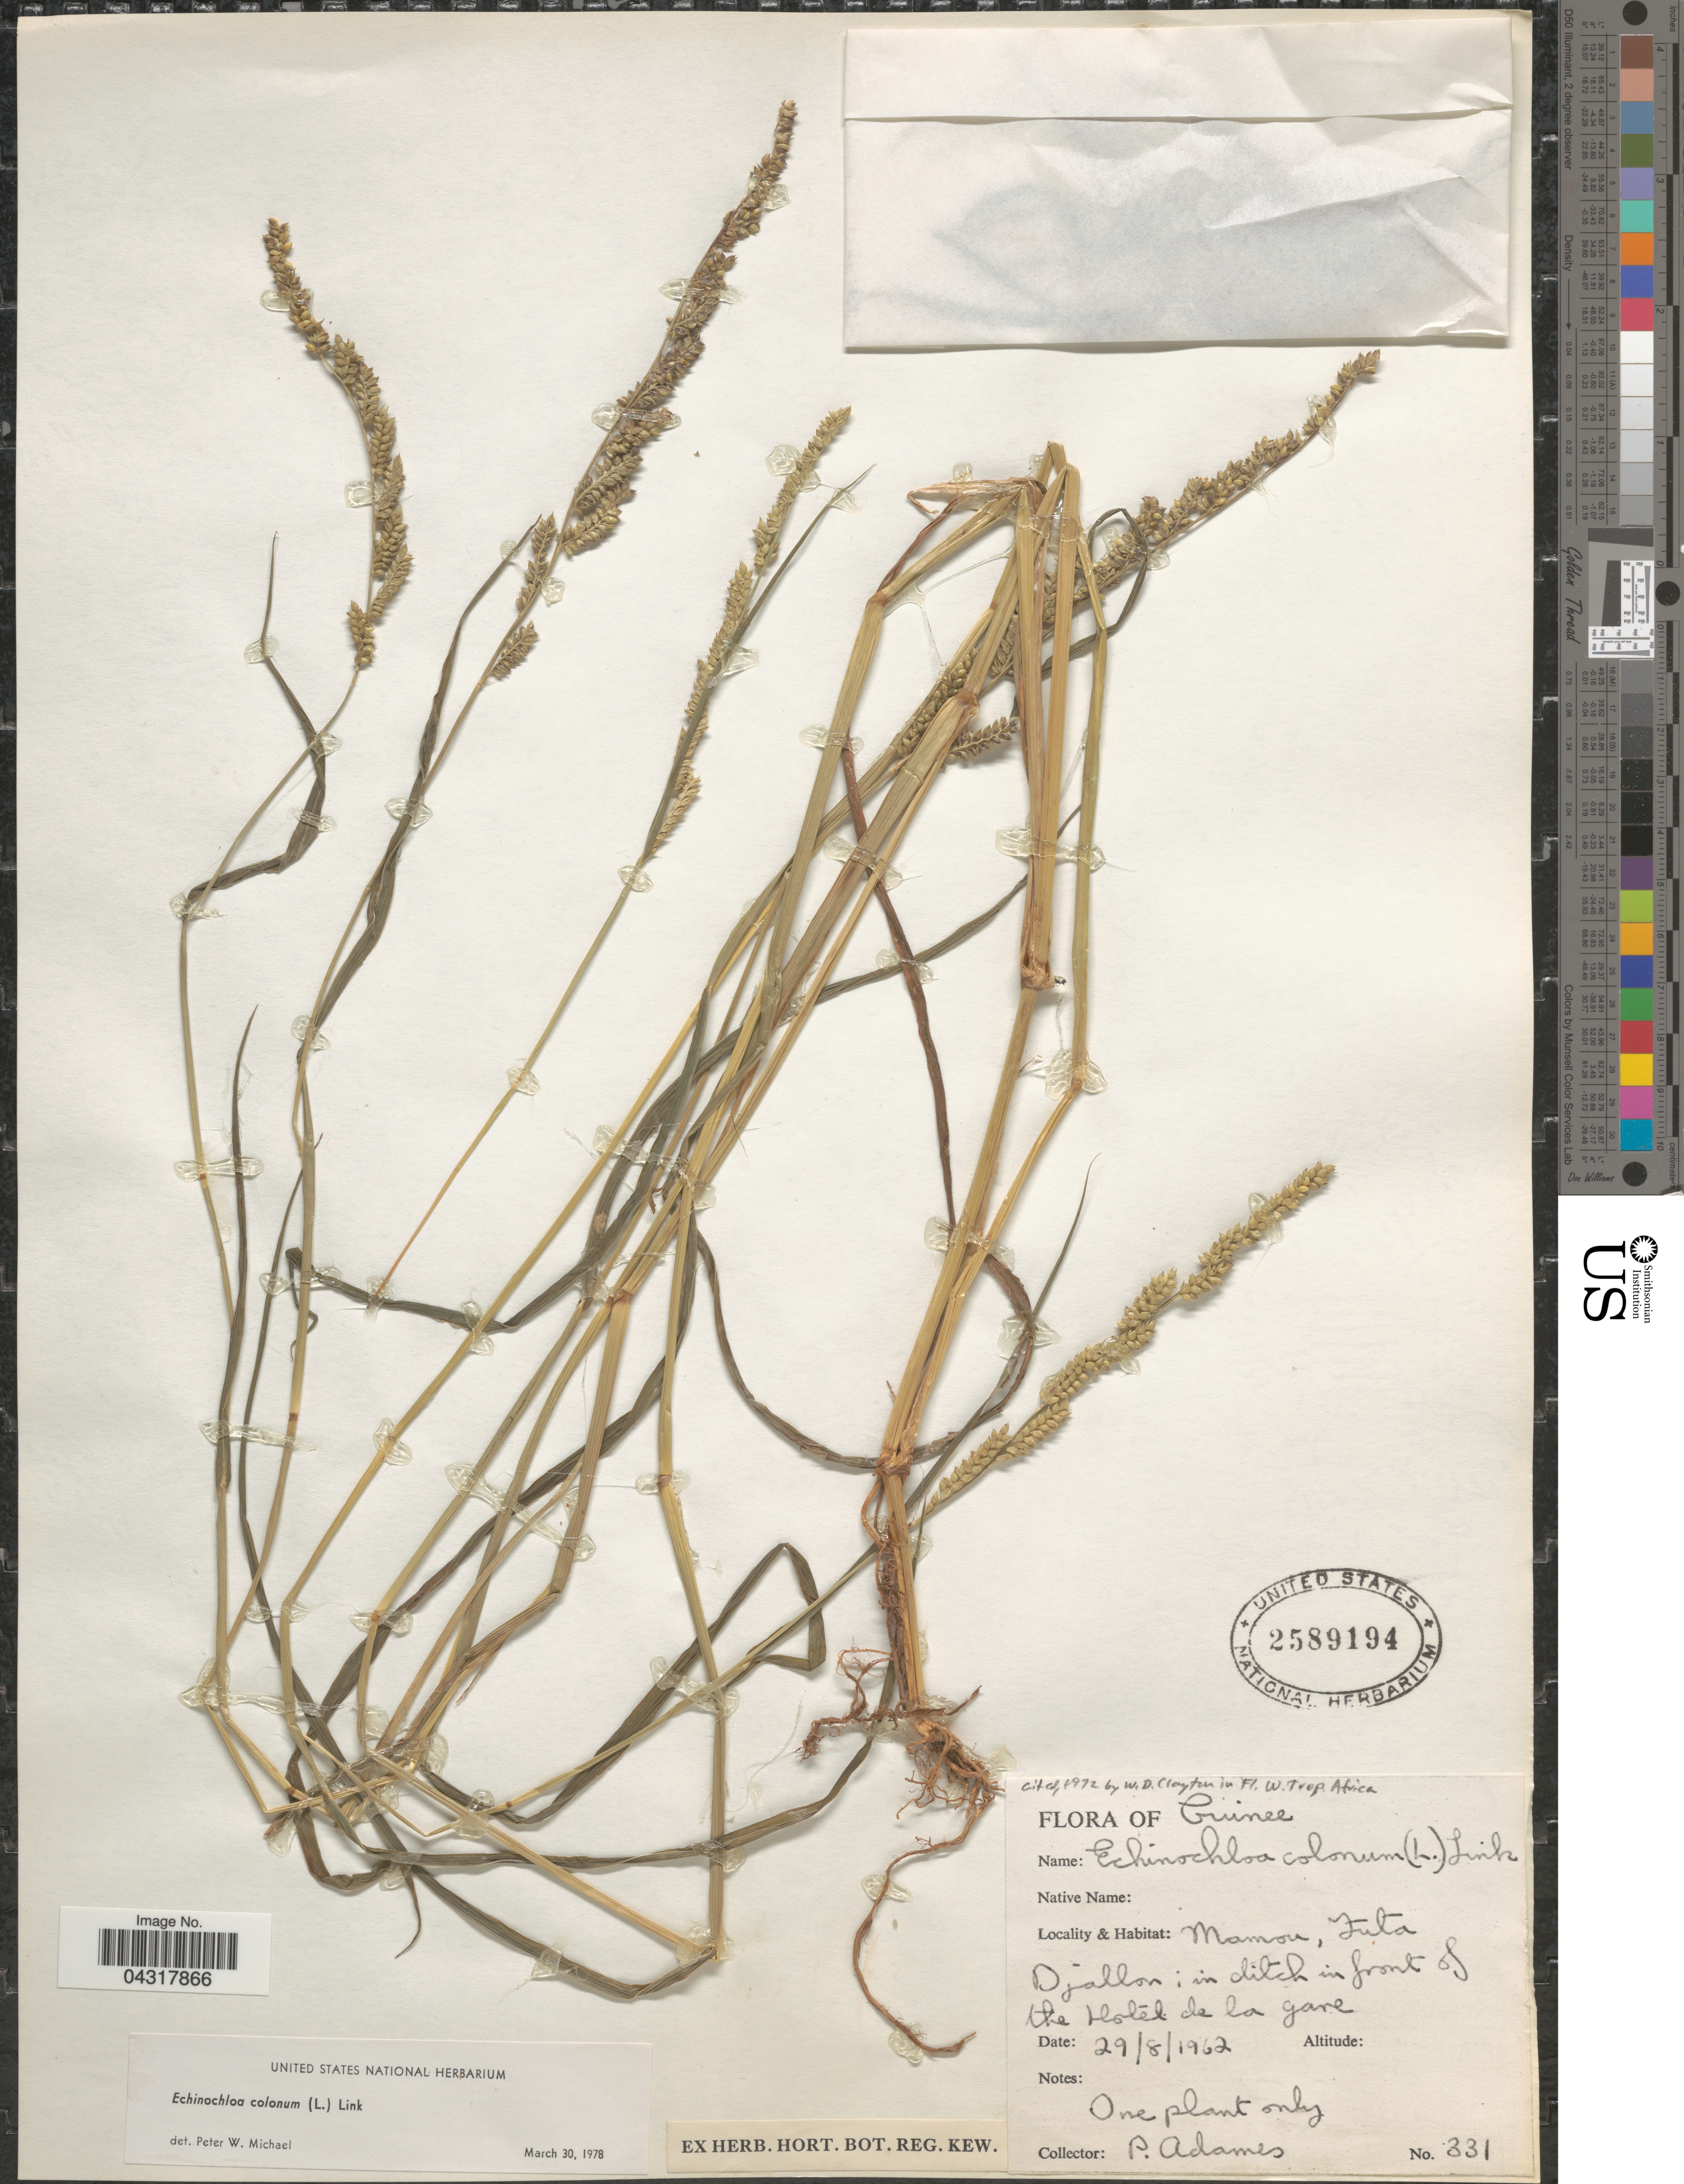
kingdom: Plantae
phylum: Tracheophyta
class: Liliopsida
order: Poales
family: Poaceae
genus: Echinochloa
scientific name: Echinochloa colona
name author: (L.) Link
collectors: P. Adames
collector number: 331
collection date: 1962-08-29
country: Guinea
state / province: Mamou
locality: Guinee. Mamou, Zula Djallon: in ditch in front of the Hotel de la gare.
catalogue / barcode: US 2589194